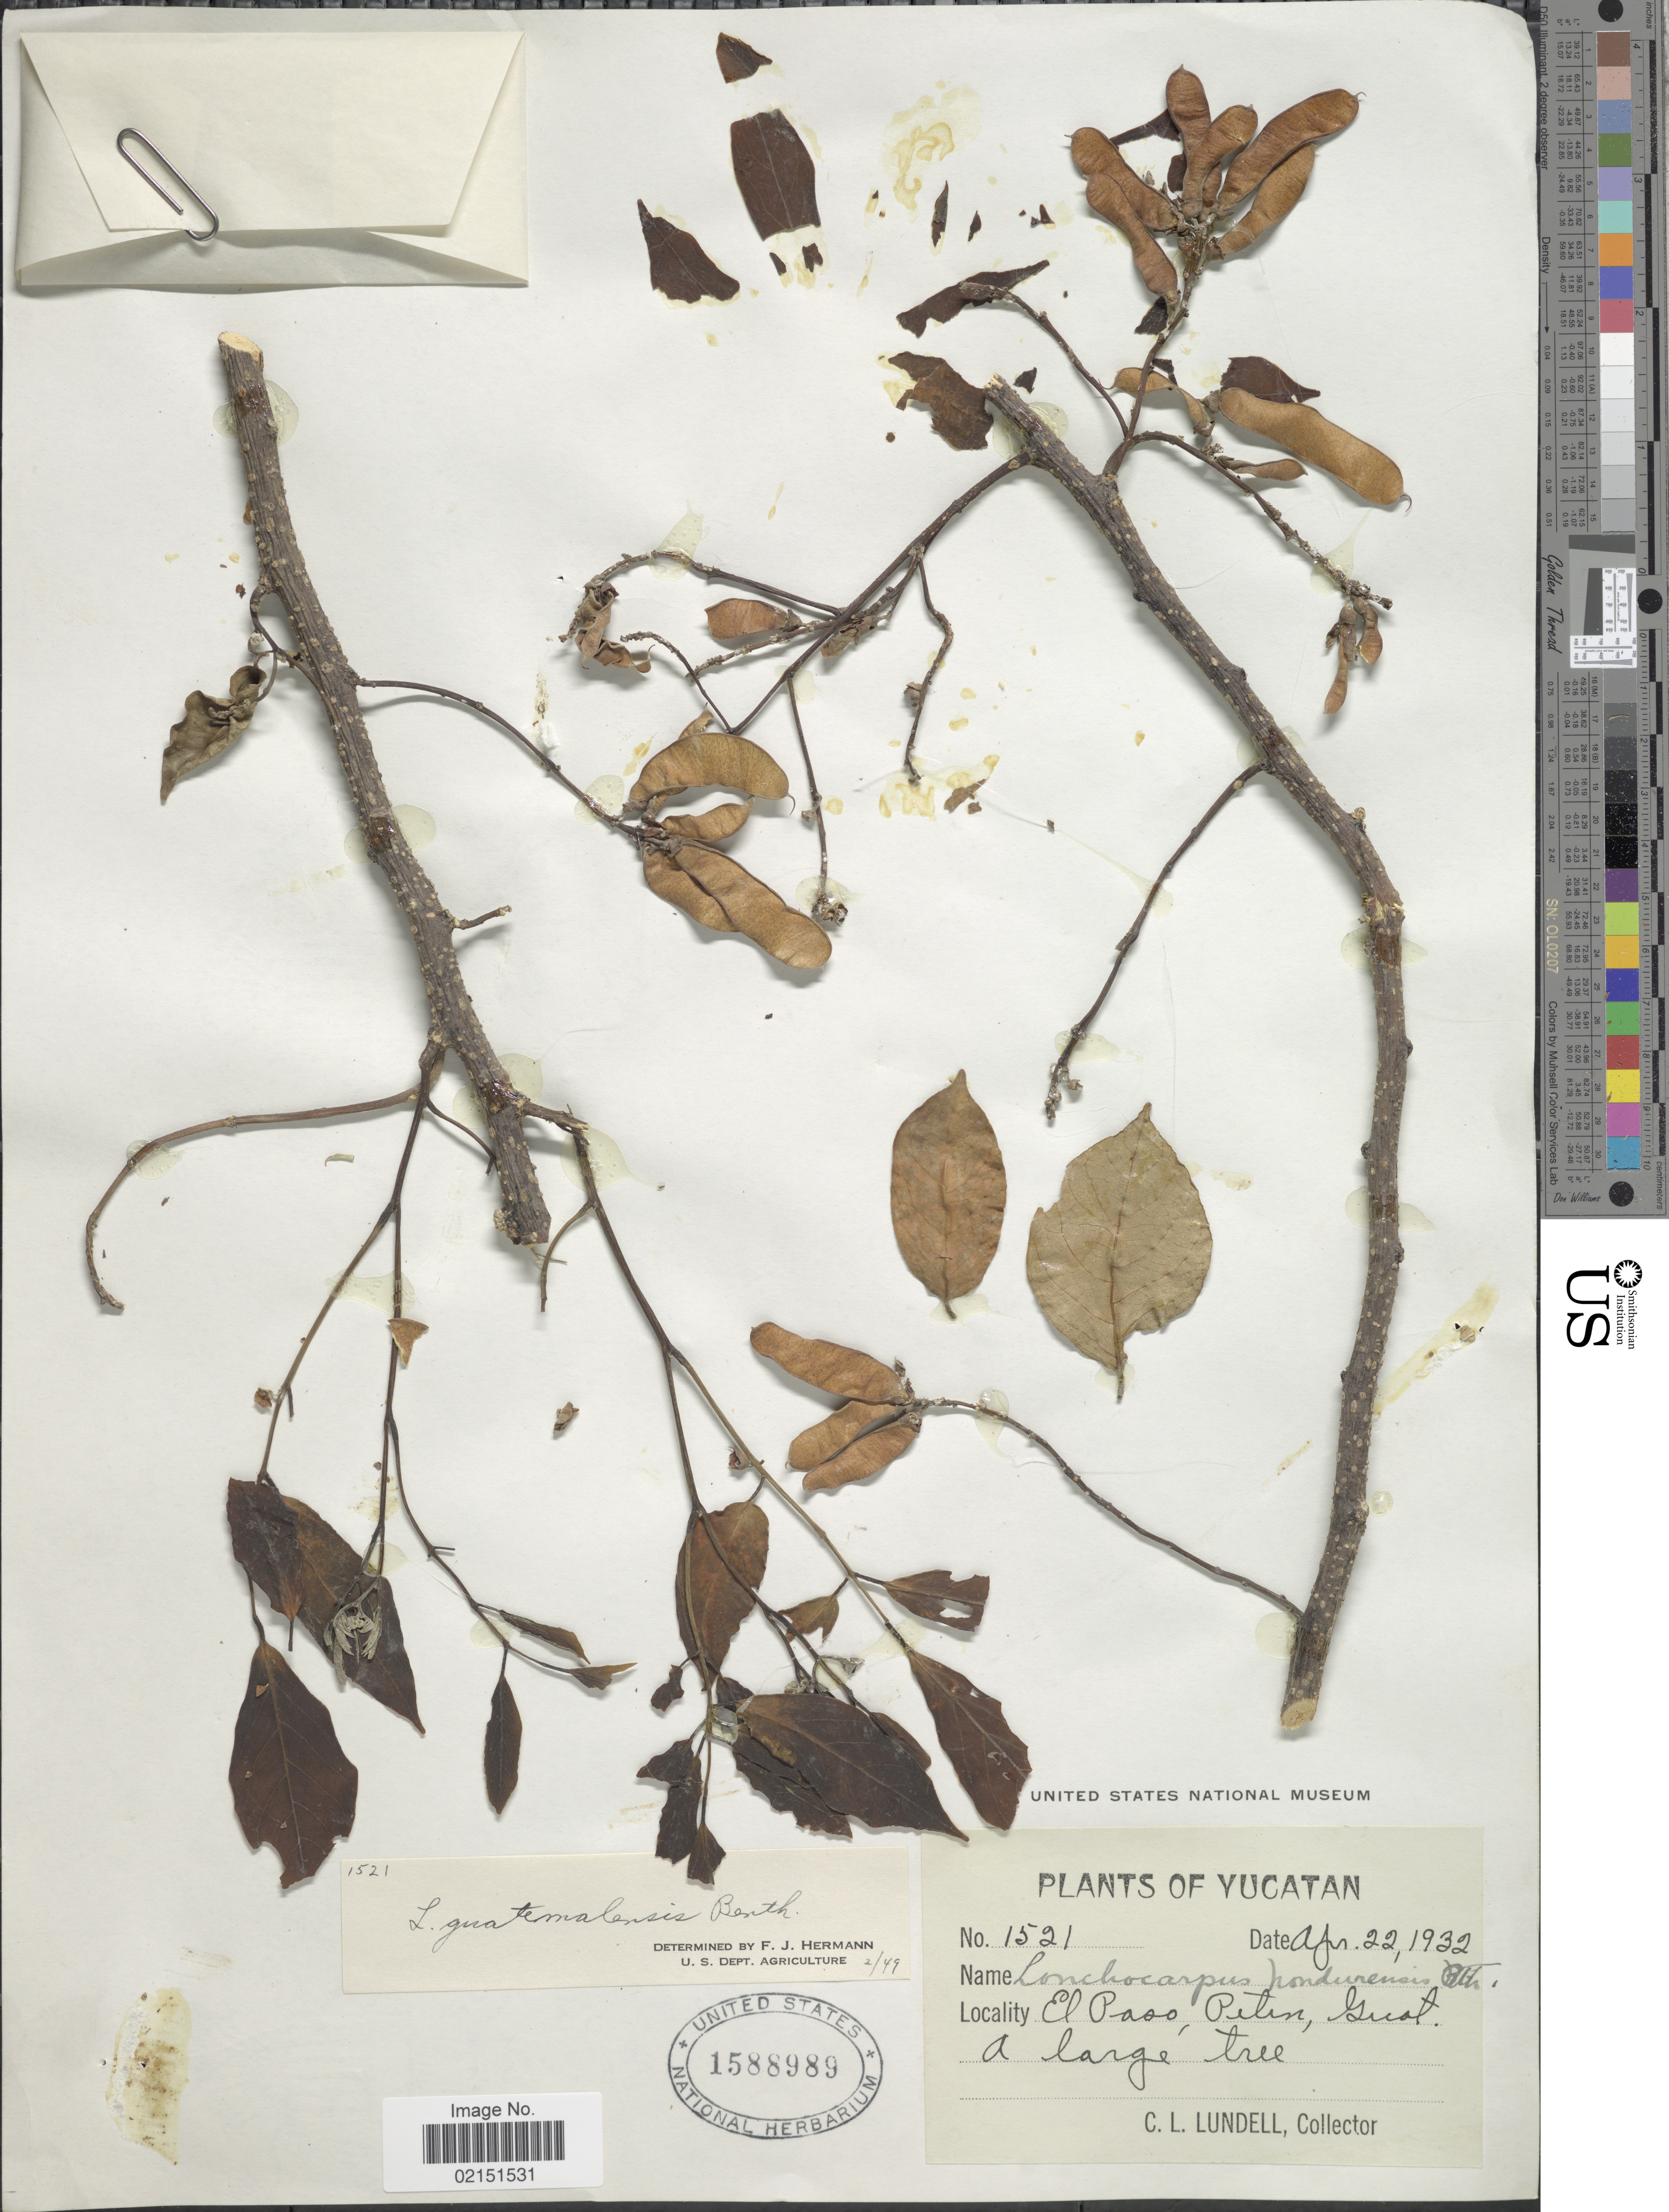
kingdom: Plantae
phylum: Tracheophyta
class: Magnoliopsida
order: Fabales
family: Fabaceae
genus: Lonchocarpus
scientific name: Lonchocarpus guatemalensis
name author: Benth.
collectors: C. L. Lundell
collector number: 1521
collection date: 1932-04-22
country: Mexico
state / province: Yucatán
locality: El Paso, Peten, Guat.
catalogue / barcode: US 1588989